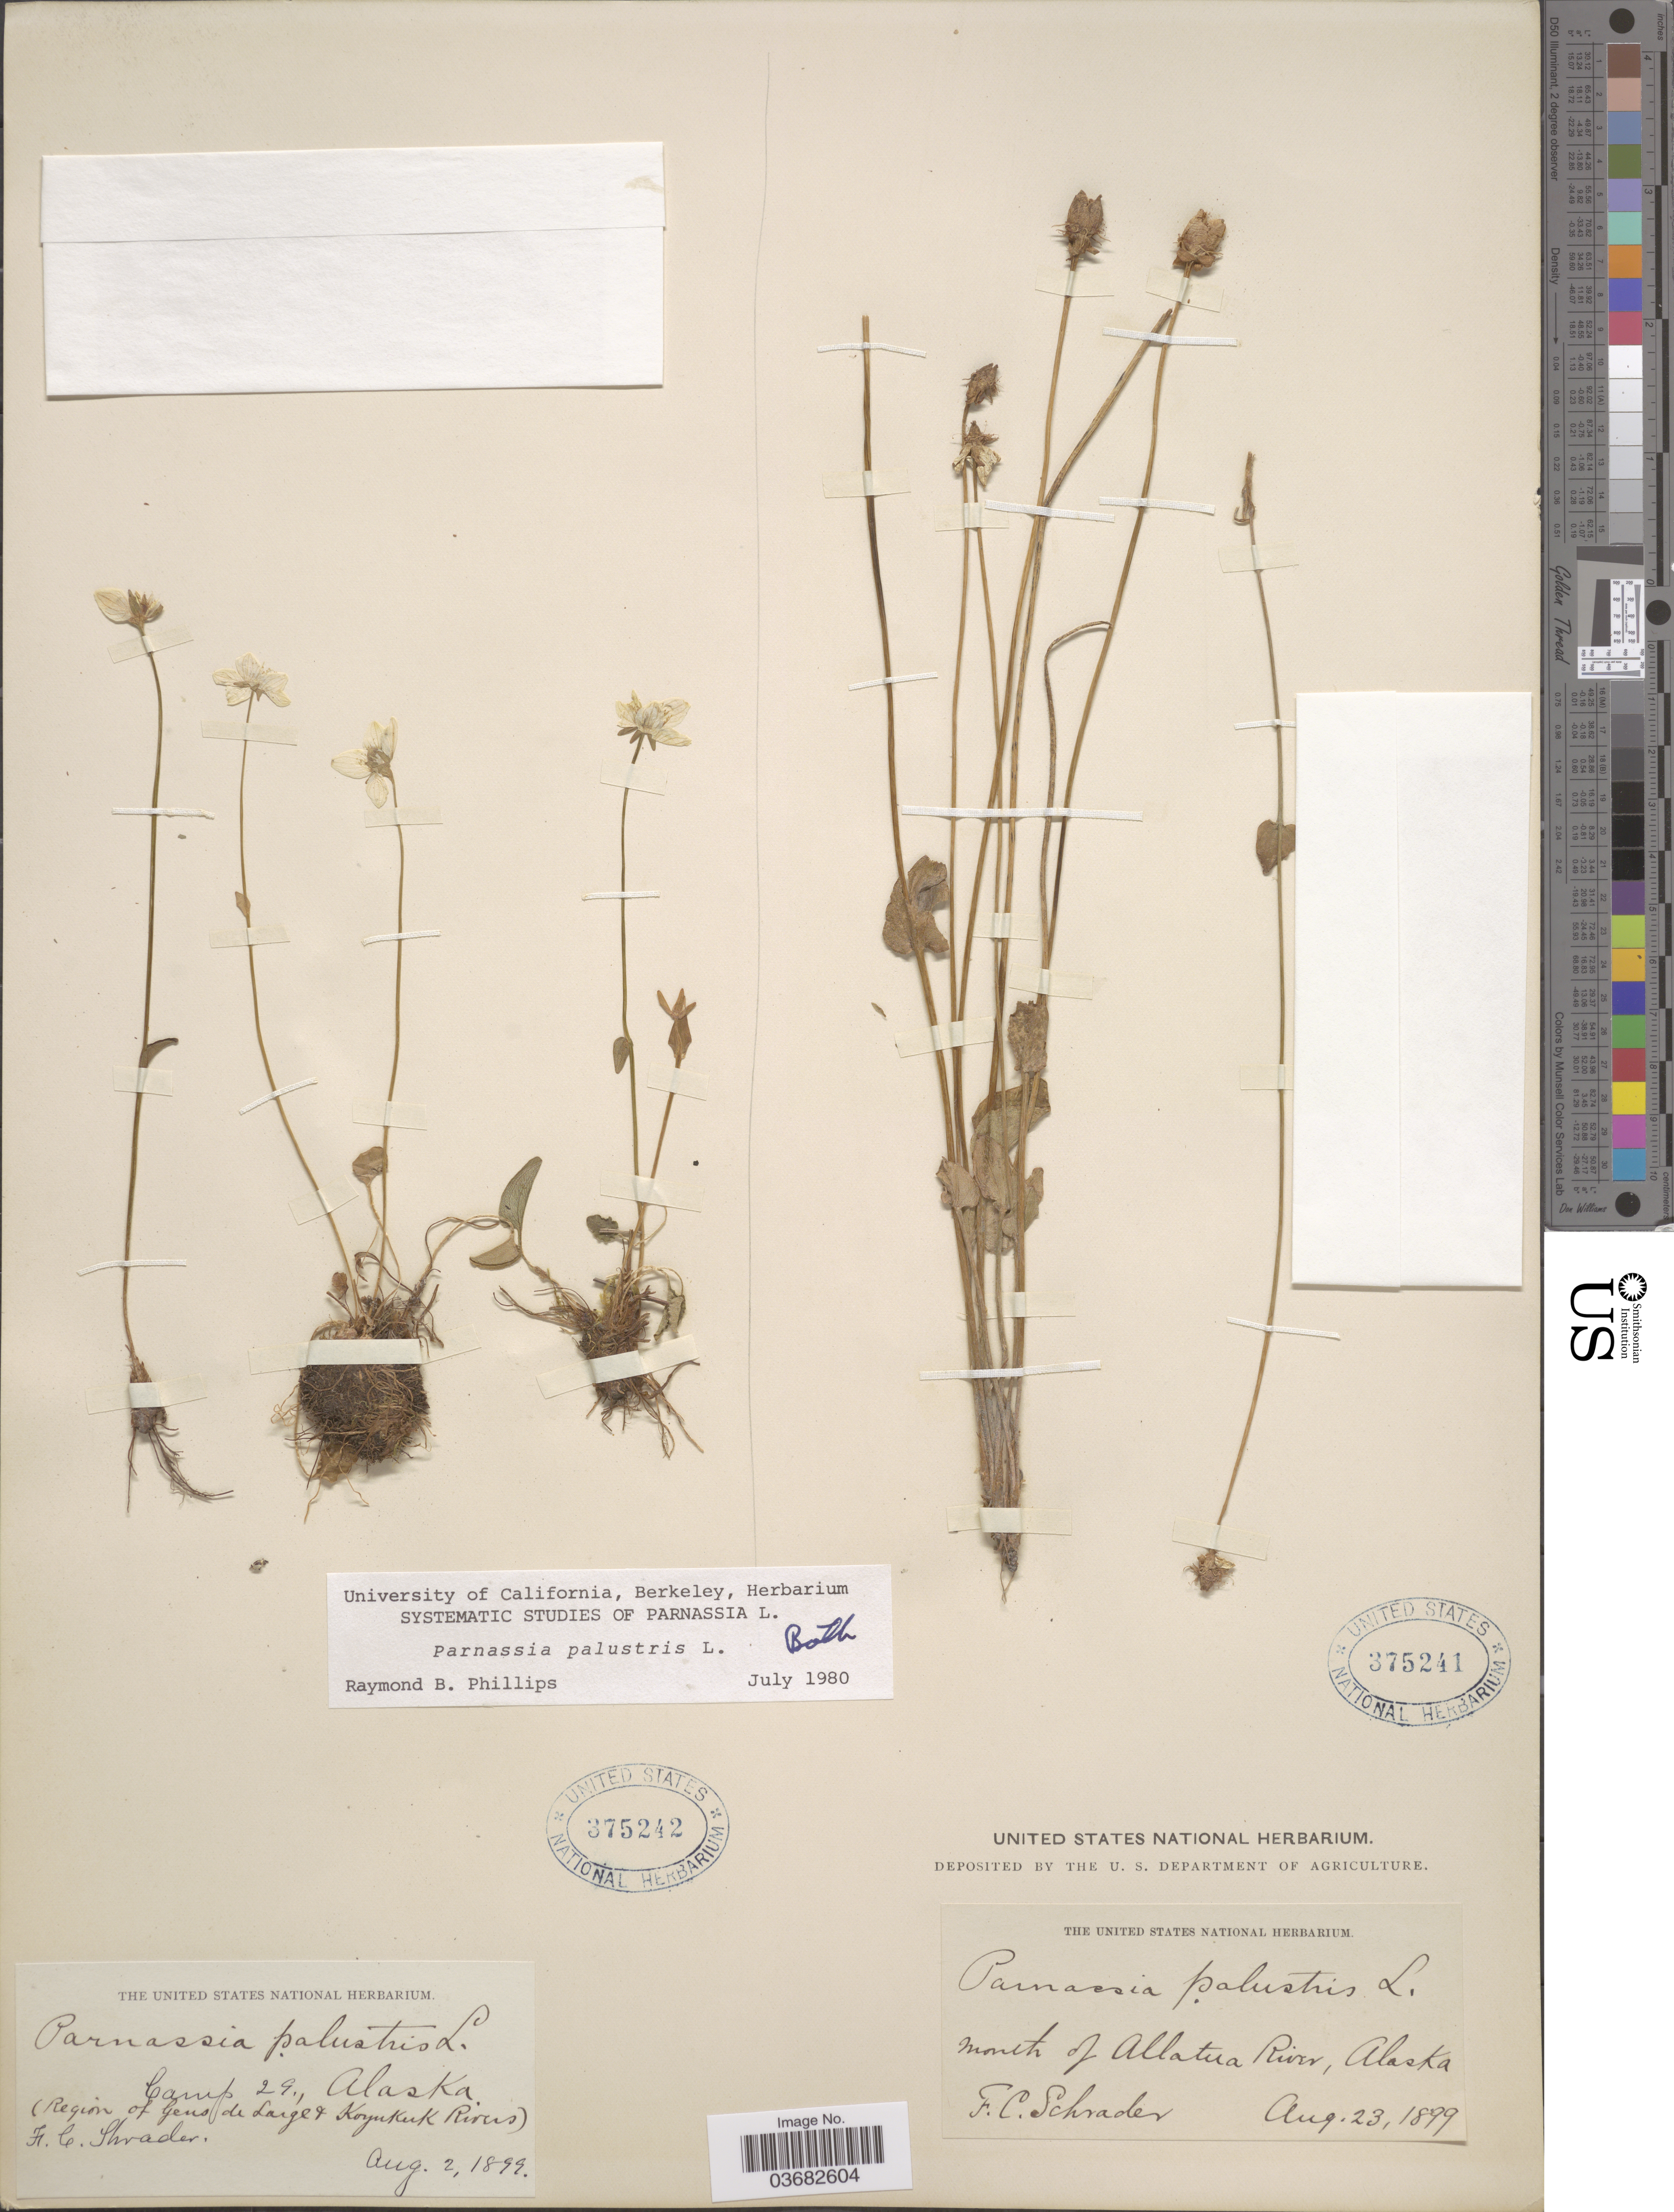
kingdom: Plantae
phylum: Tracheophyta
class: Magnoliopsida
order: Celastrales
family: Parnassiaceae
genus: Parnassia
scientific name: Parnassia palustris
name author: L.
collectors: F. C. Schrader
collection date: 1899-08-23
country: United States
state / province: Alaska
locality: Mouth of Allatua River.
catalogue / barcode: US 375241-2